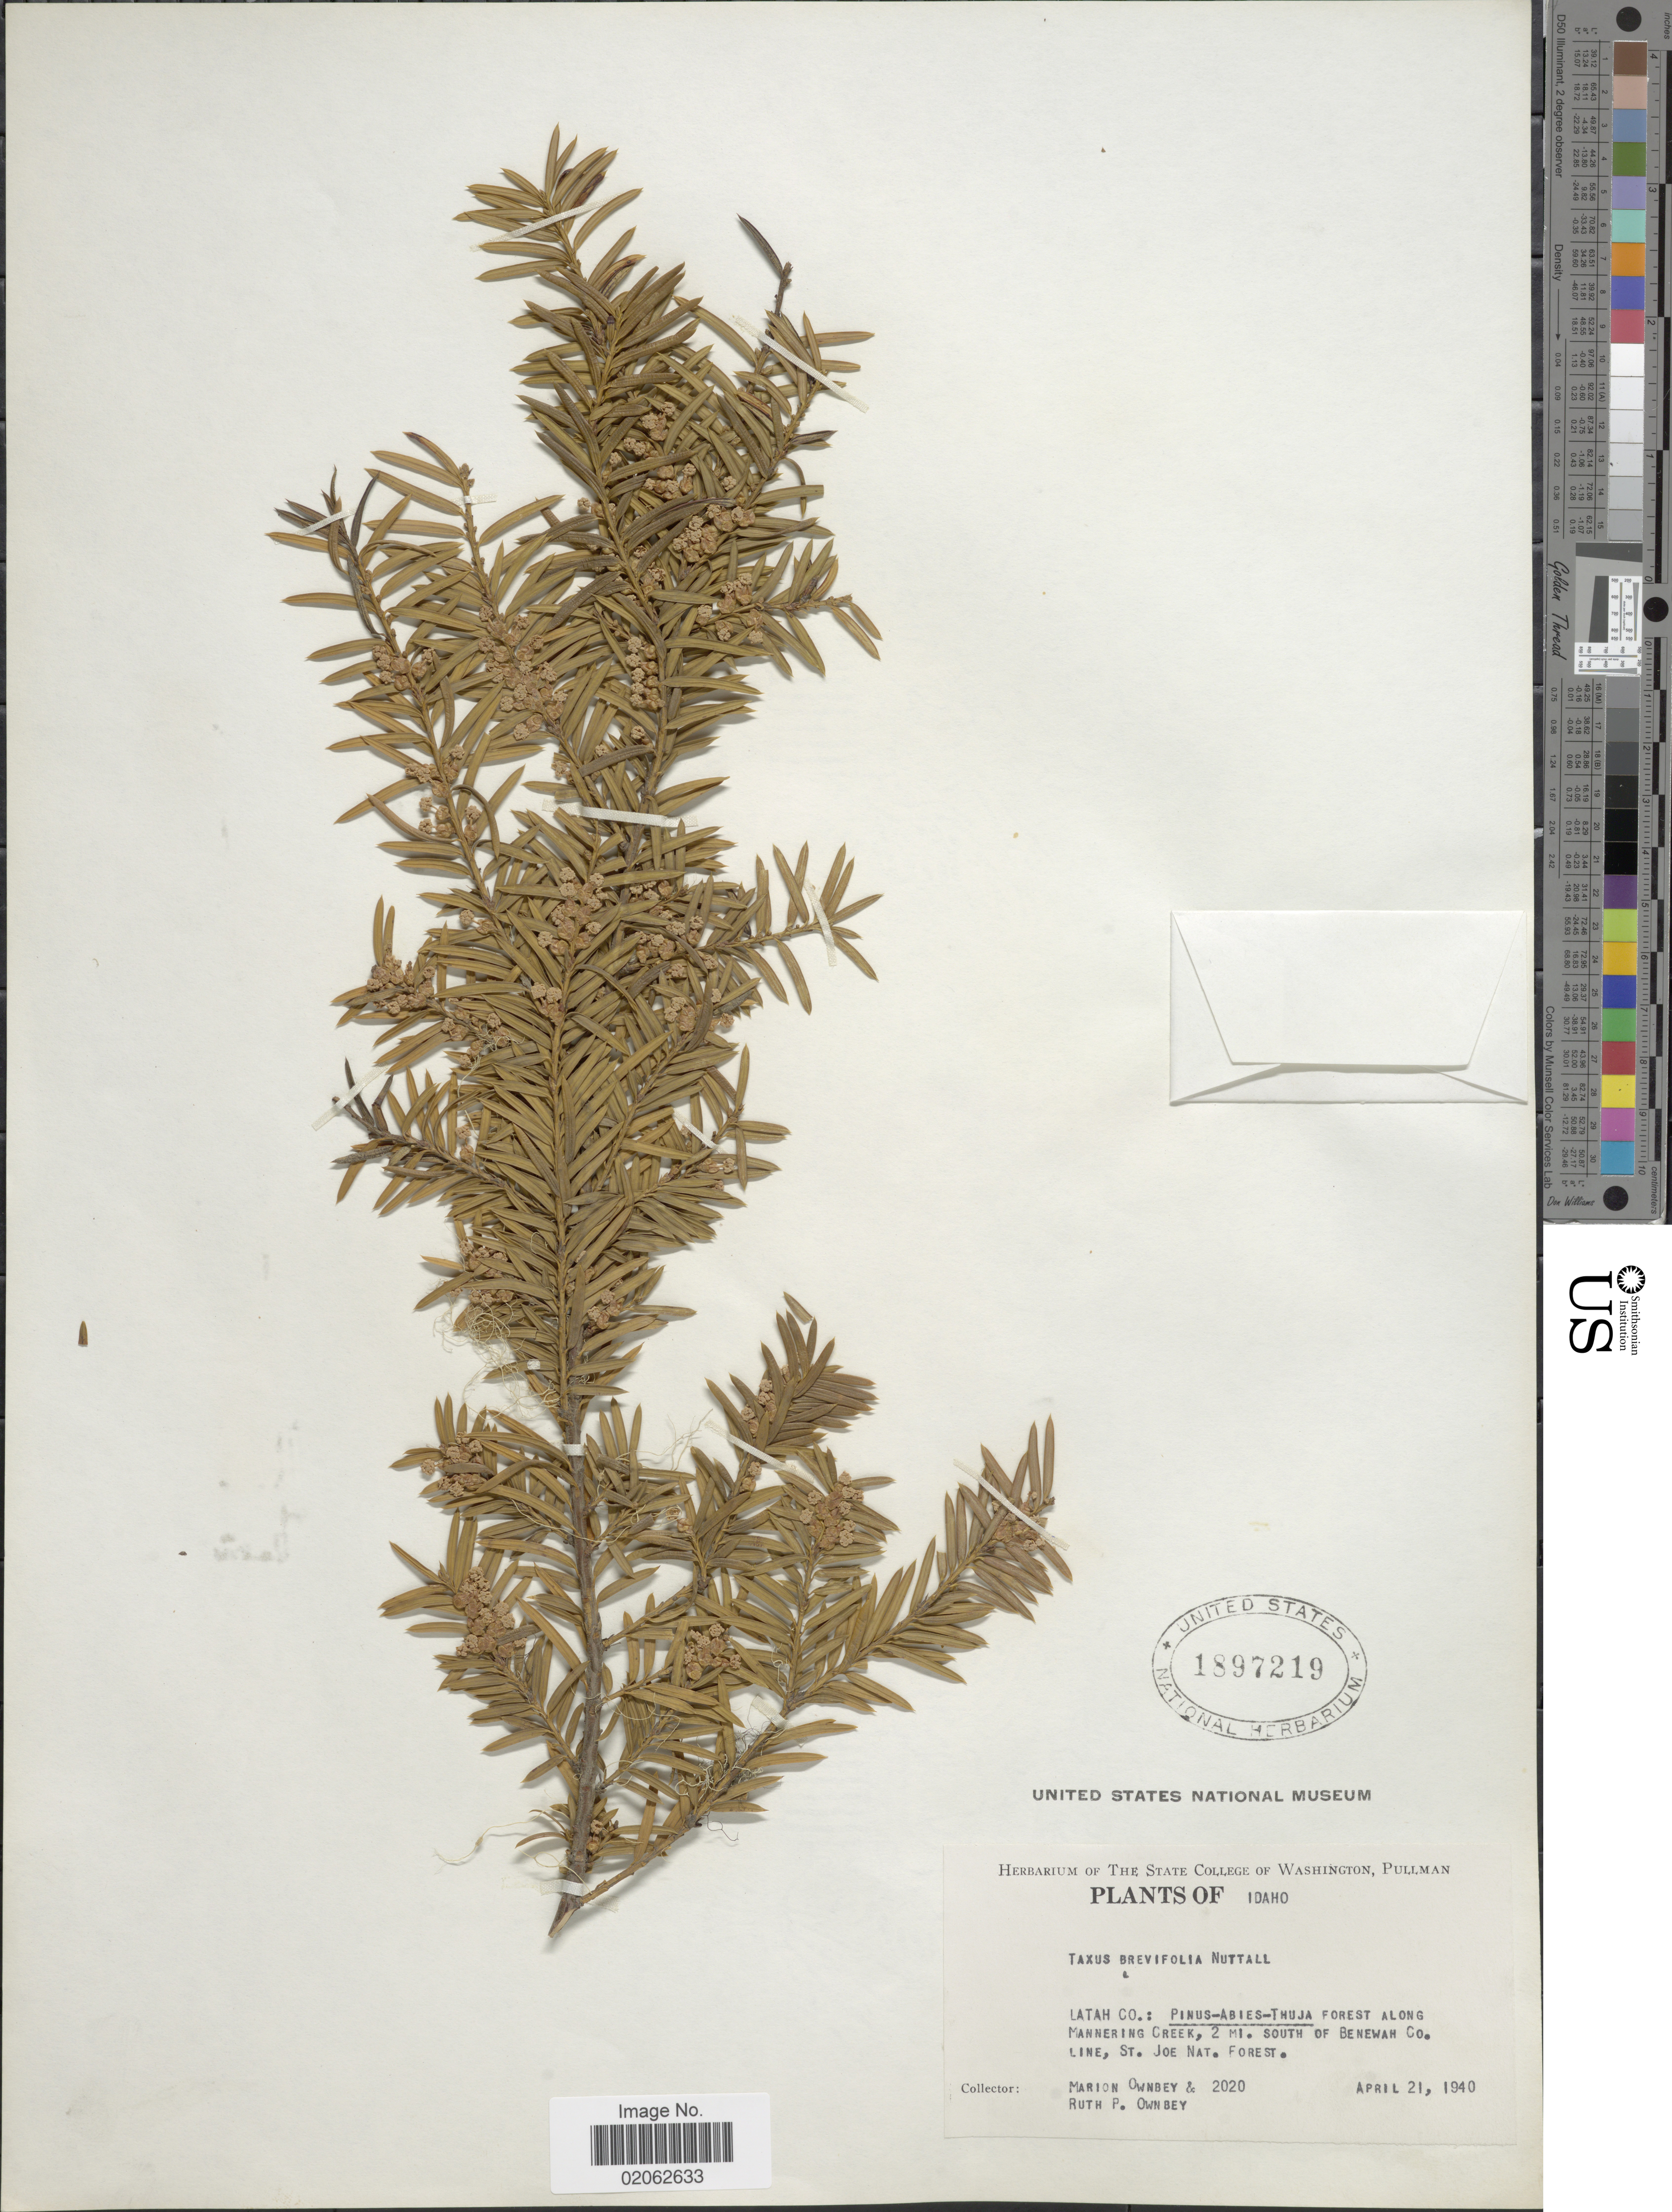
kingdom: Plantae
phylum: Tracheophyta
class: Pinopsida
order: Pinales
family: Taxaceae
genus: Taxus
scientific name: Taxus brevifolia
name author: Nutt.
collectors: F. M. Ownbey & R. Ownbey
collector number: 2020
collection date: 1940-04-21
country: United States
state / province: Idaho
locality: Latah Co.: Forest along Mannering Creek, 2 mi. south of Benewah Co Line, St. Joe Nat. Forest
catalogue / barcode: US 1897219